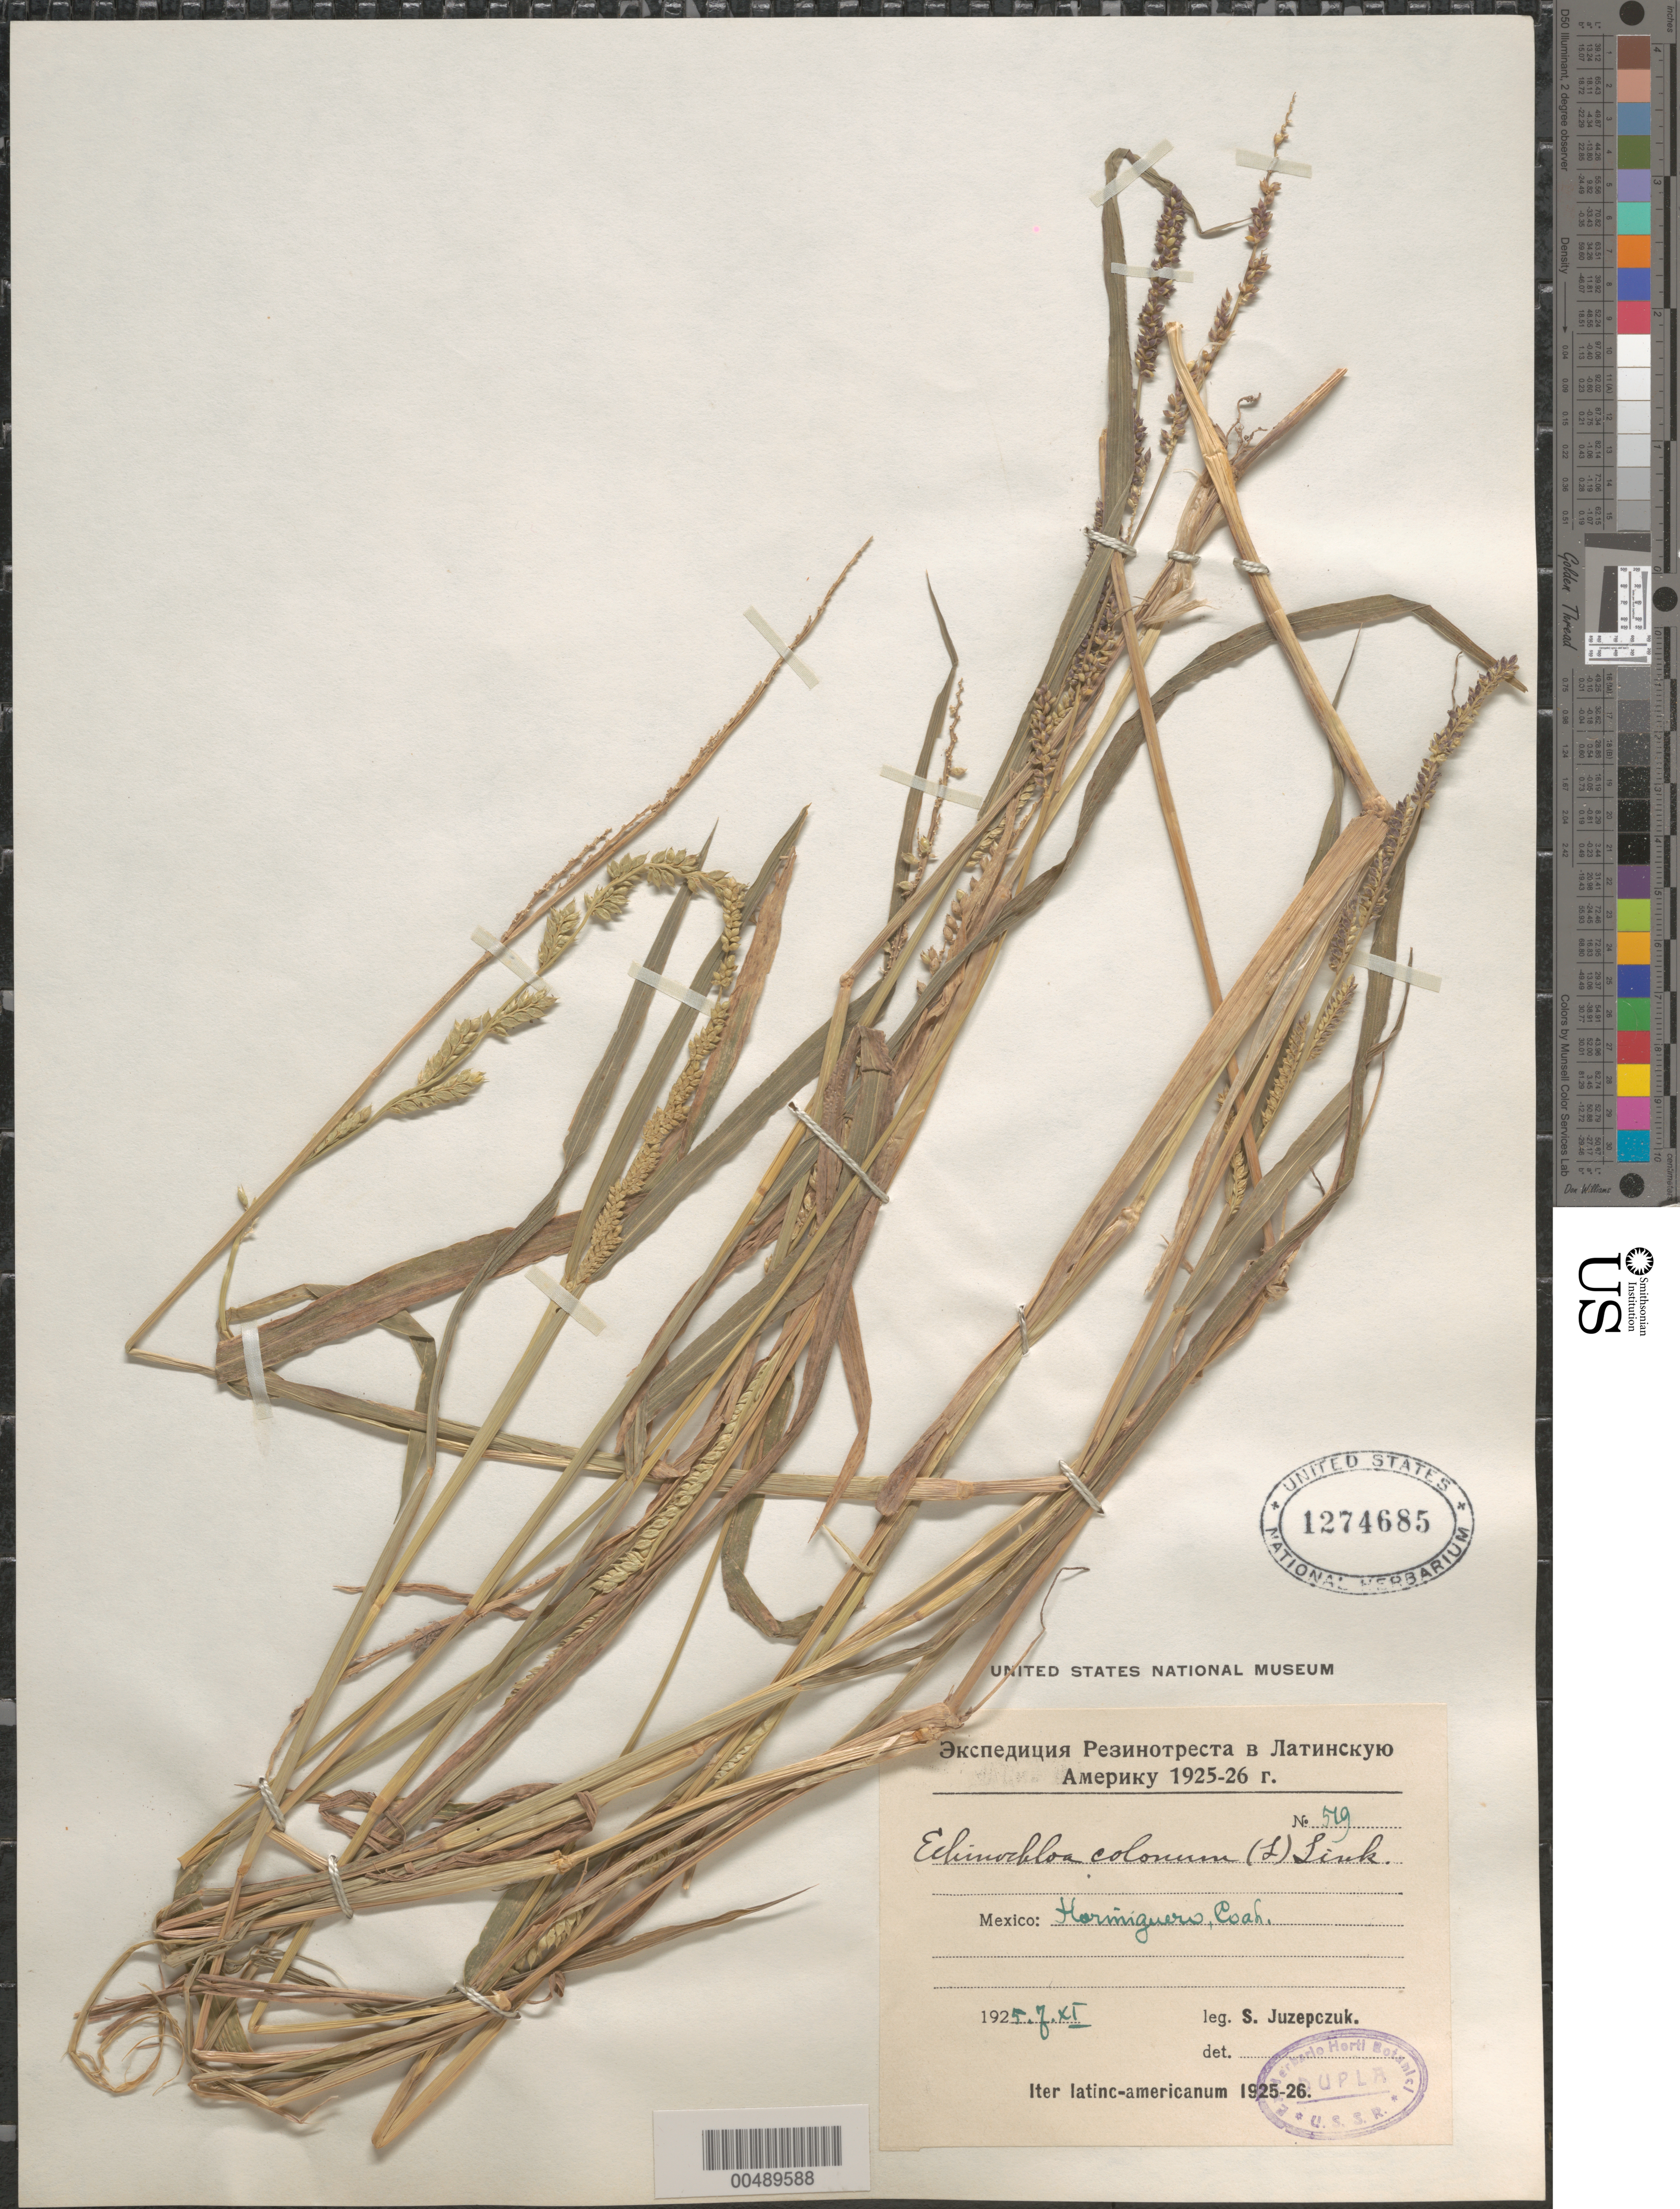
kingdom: Plantae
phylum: Tracheophyta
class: Liliopsida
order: Poales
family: Poaceae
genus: Echinochloa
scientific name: Echinochloa colona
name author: (L.) Link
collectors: S. V. Juzepczuk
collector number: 519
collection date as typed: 7 Nov 1925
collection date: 1925-11-07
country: Mexico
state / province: Coahuila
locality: Horiniguero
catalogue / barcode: US 1274685